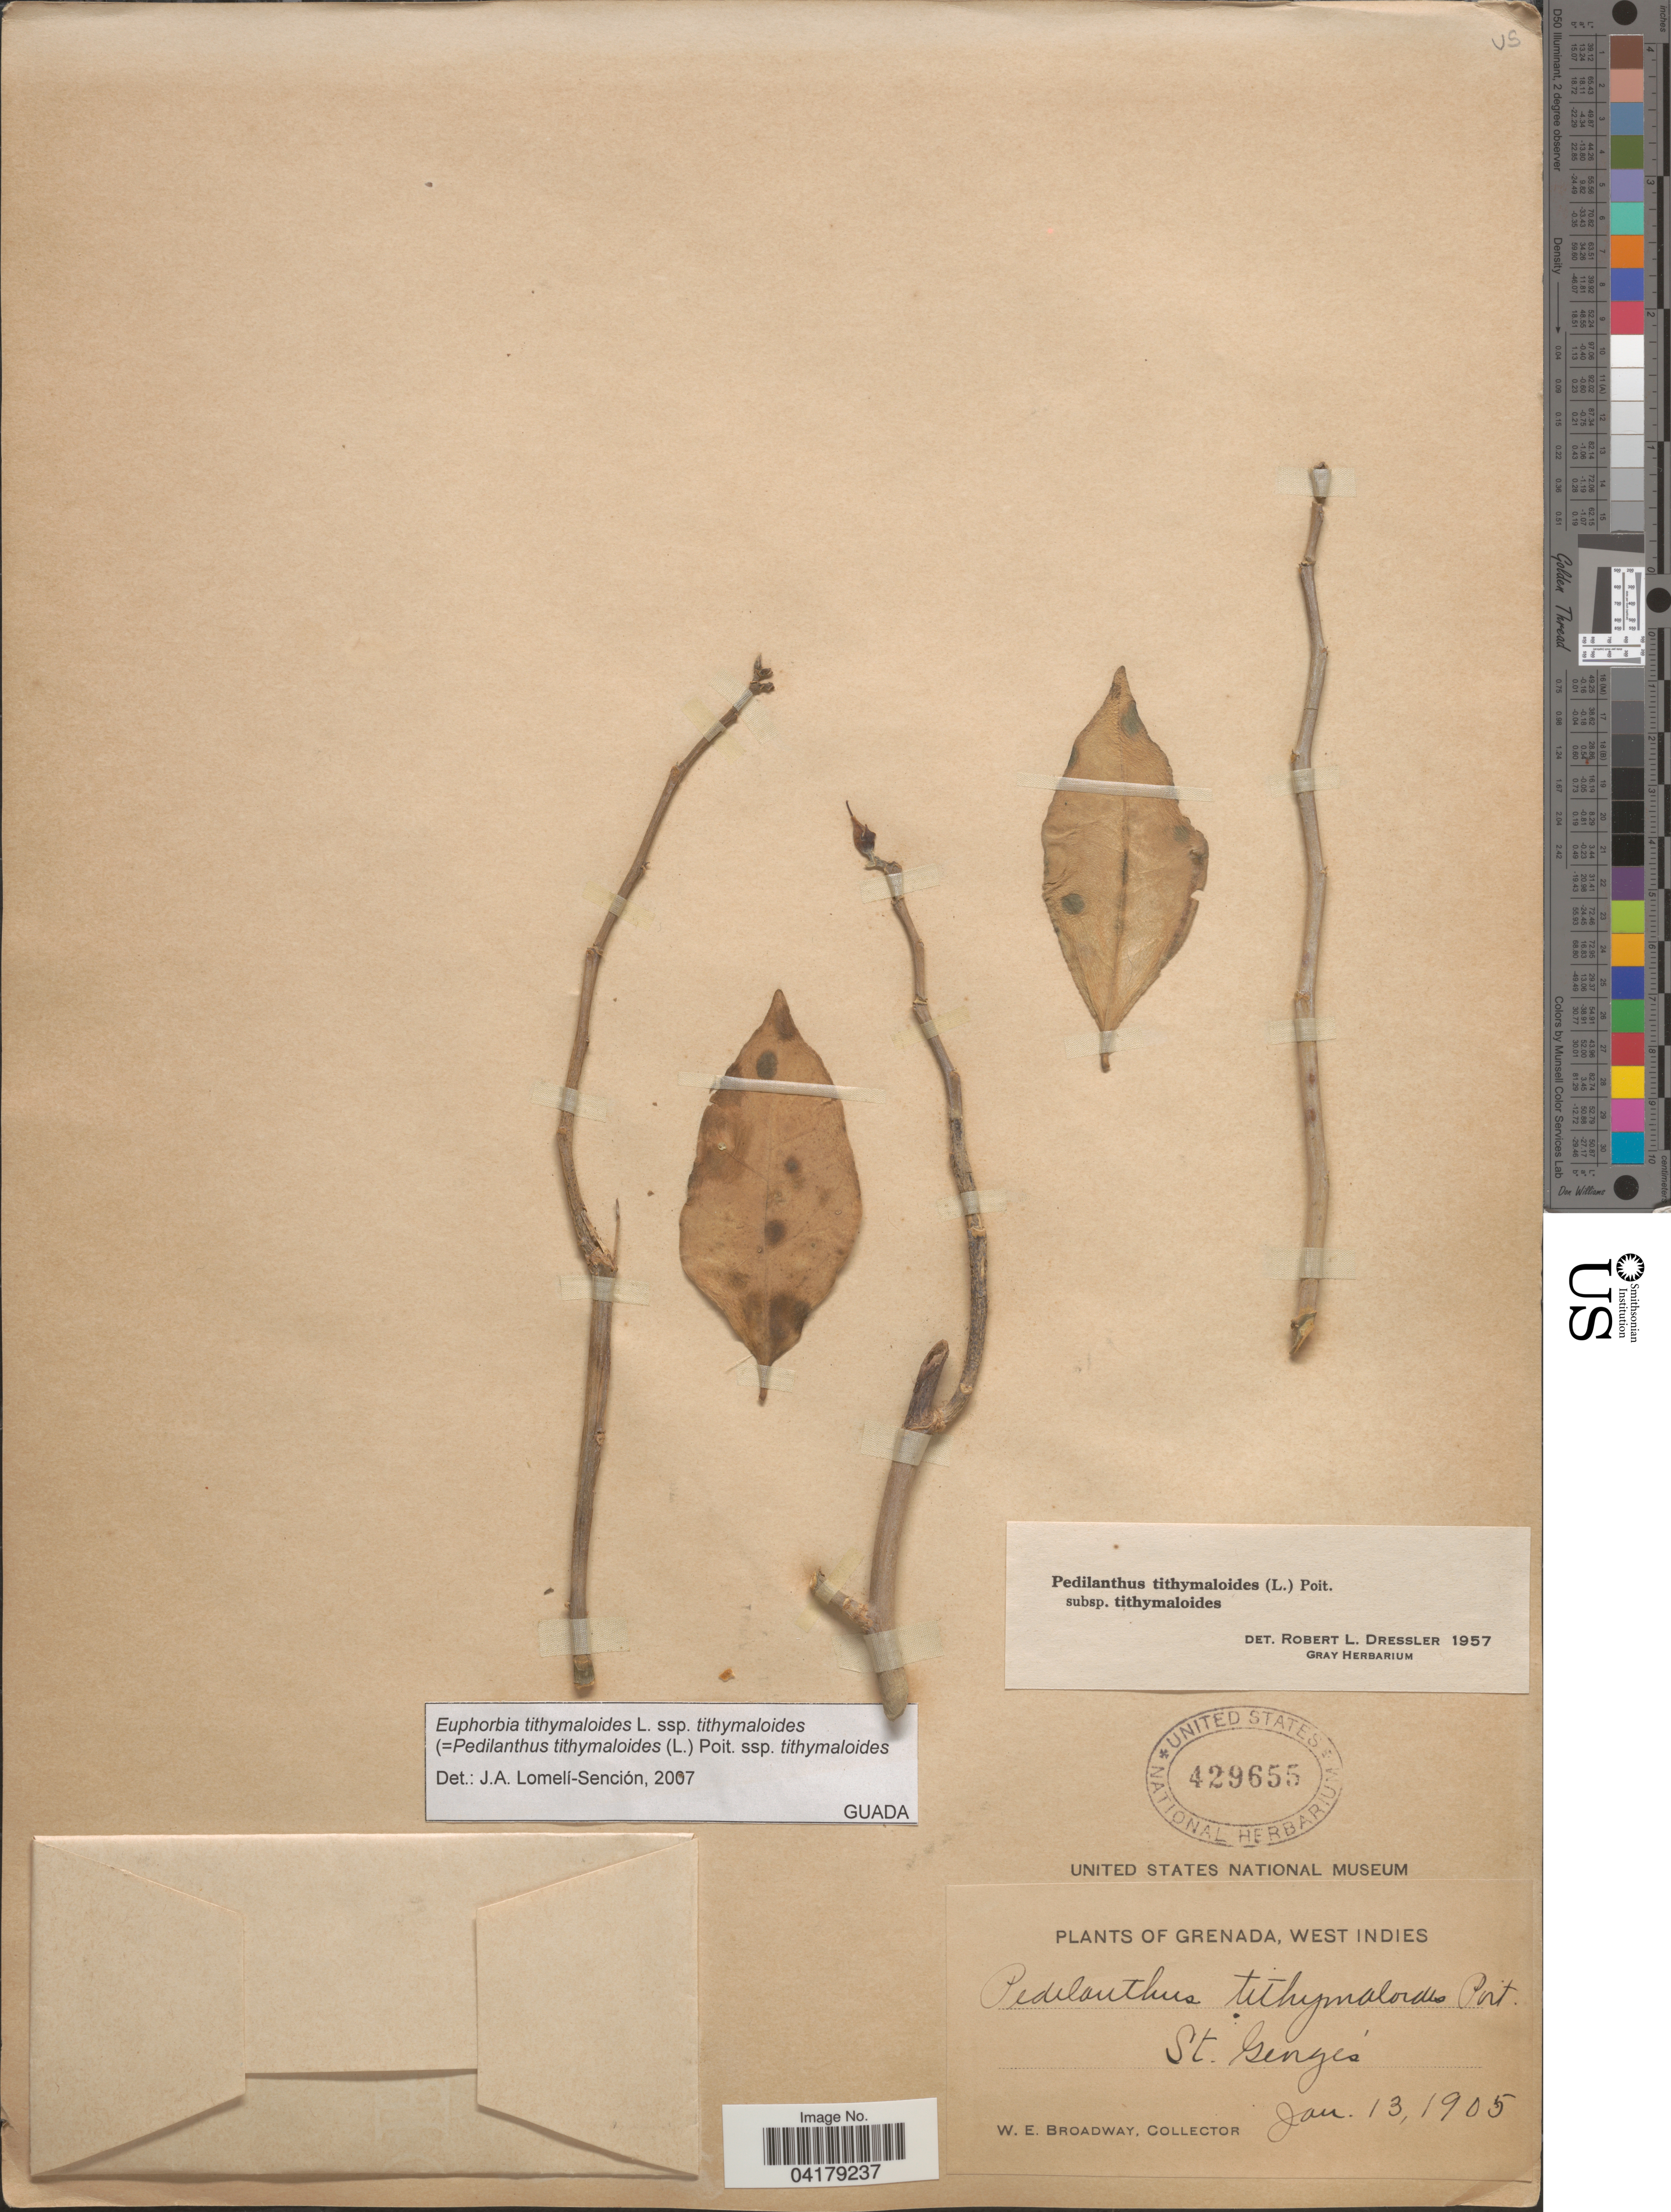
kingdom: Plantae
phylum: Tracheophyta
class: Magnoliopsida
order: Malpighiales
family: Euphorbiaceae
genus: Euphorbia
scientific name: Euphorbia tithymaloides subsp. tithymaloides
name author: L.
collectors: W. E. Broadway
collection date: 1905-01-13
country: Grenada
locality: St. Genge's.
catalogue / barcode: US 429655